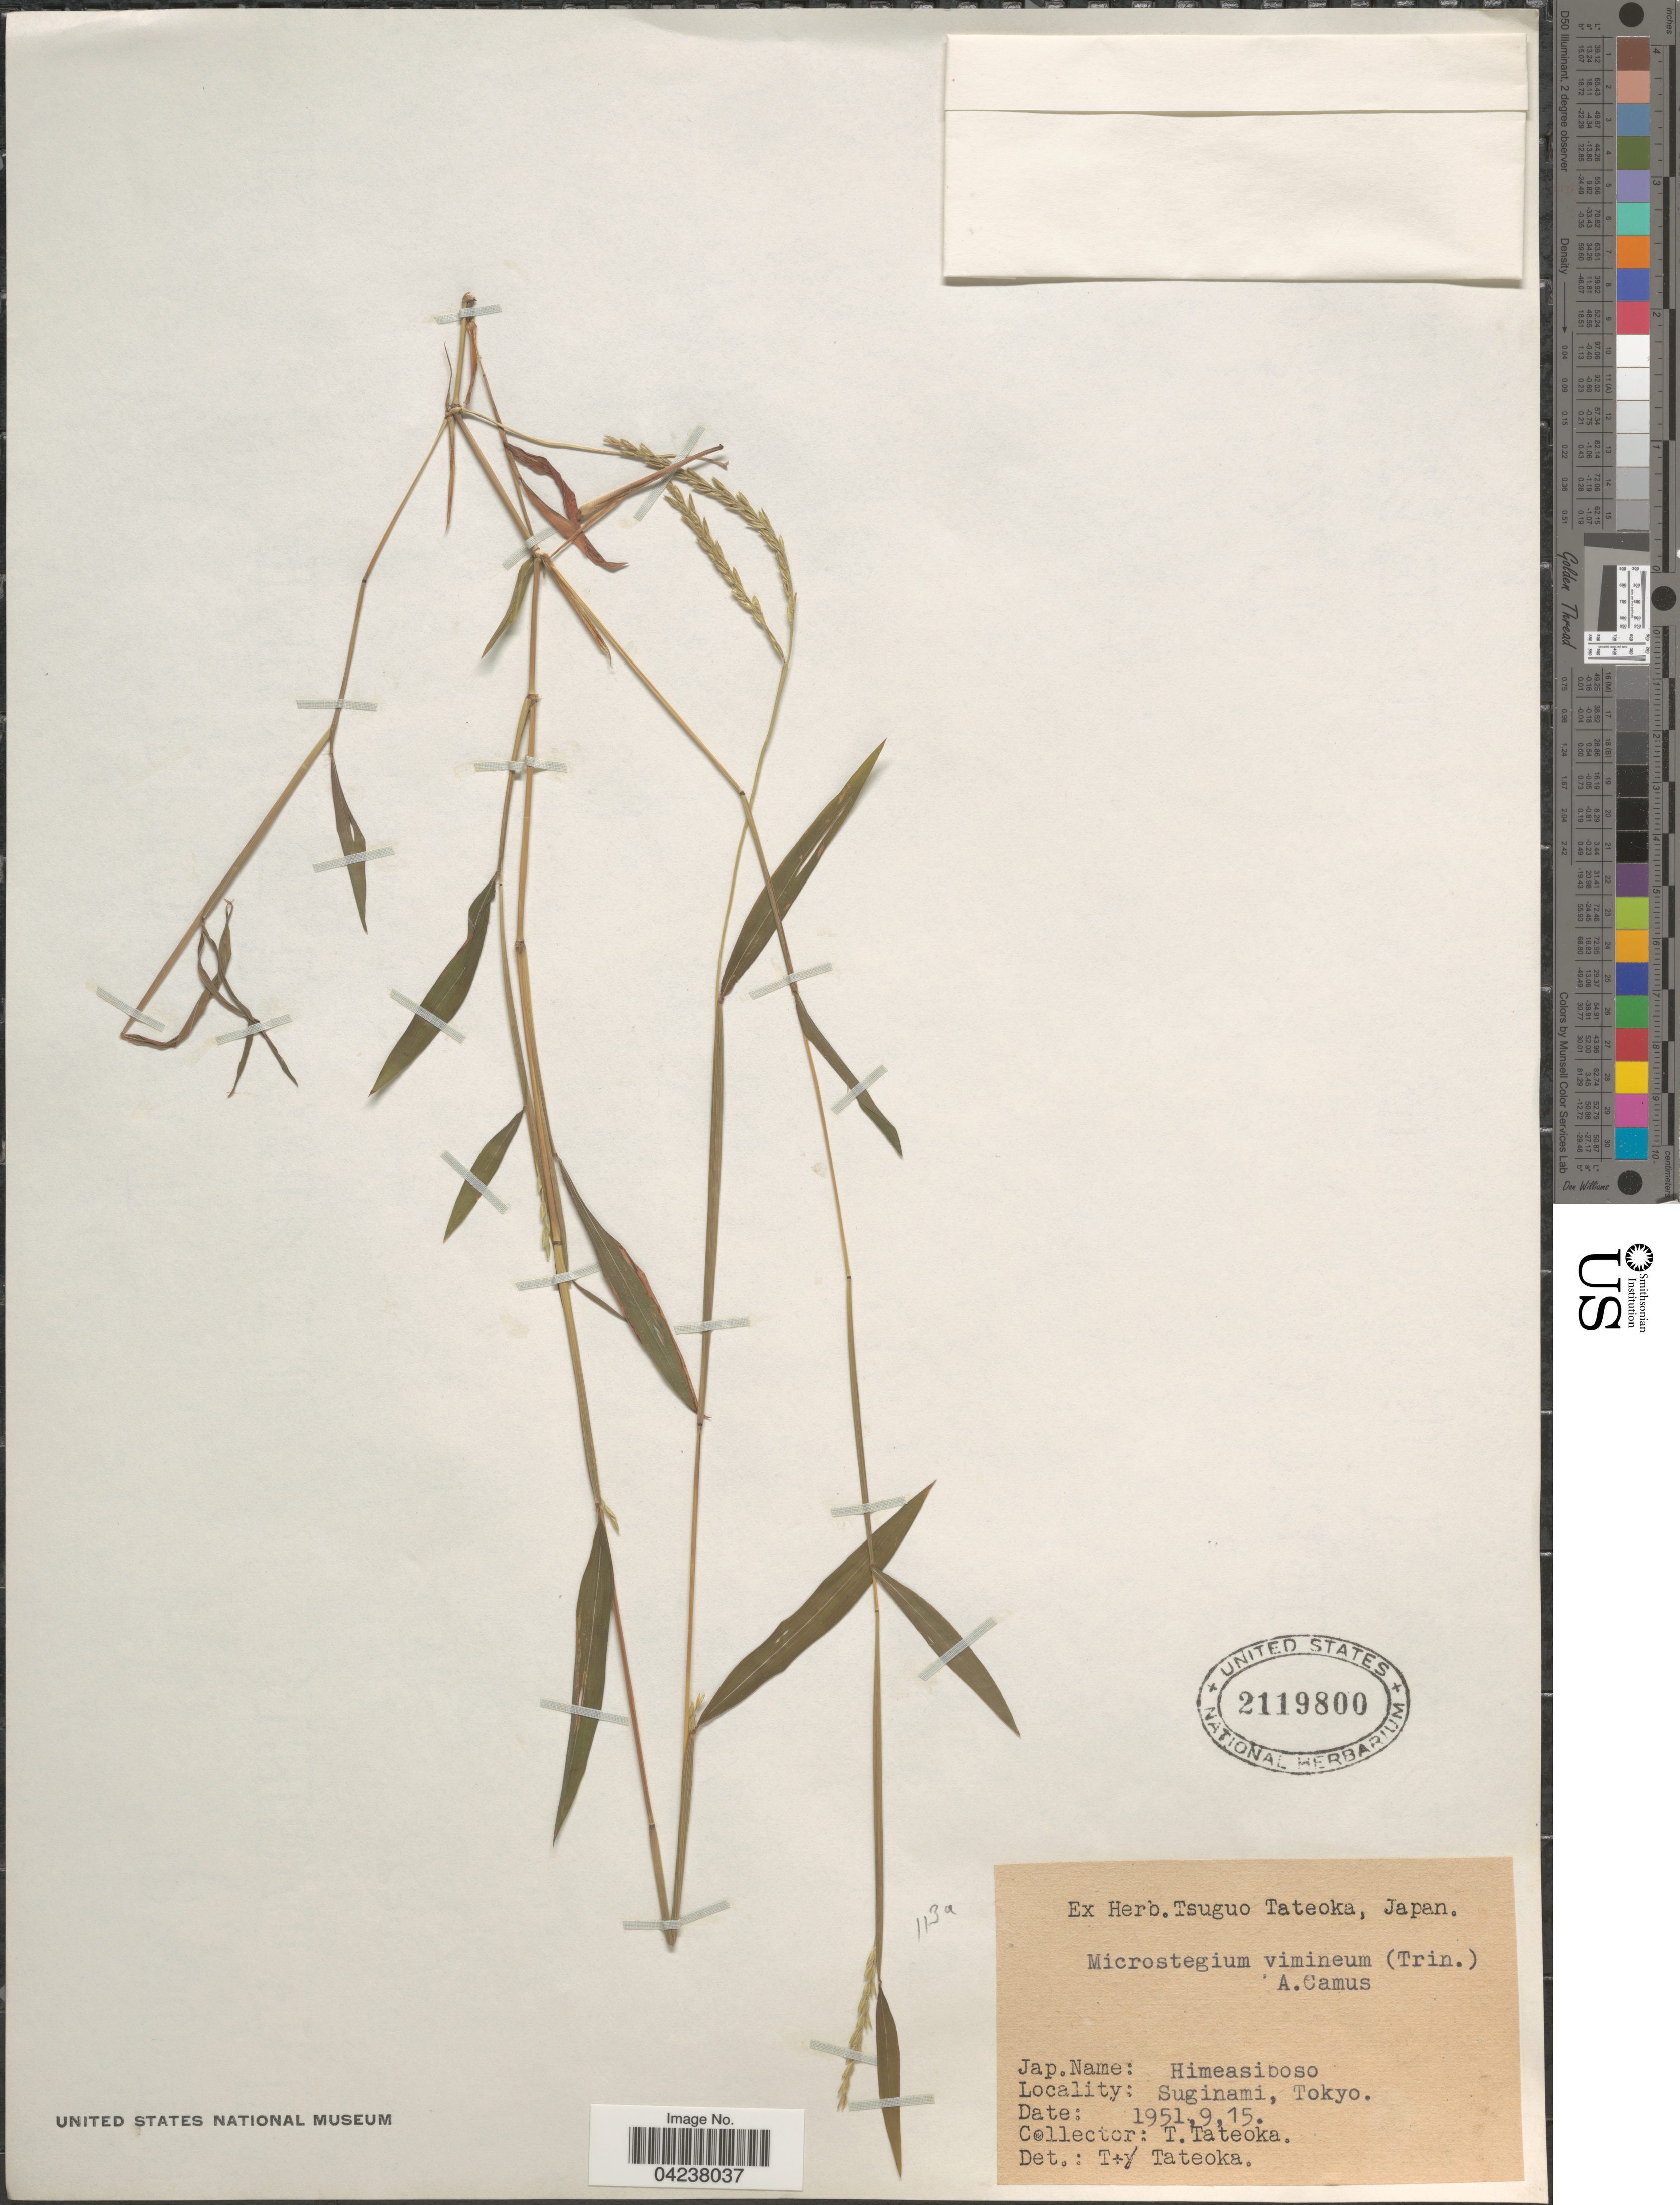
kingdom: Plantae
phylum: Tracheophyta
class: Liliopsida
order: Poales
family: Poaceae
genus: Microstegium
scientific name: Microstegium vimineum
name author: (Trin.) A. Camus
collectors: T. Tateoka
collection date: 1951-09-15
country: Japan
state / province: Tokyo, Federal City of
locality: Suginami.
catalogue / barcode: US 2119800